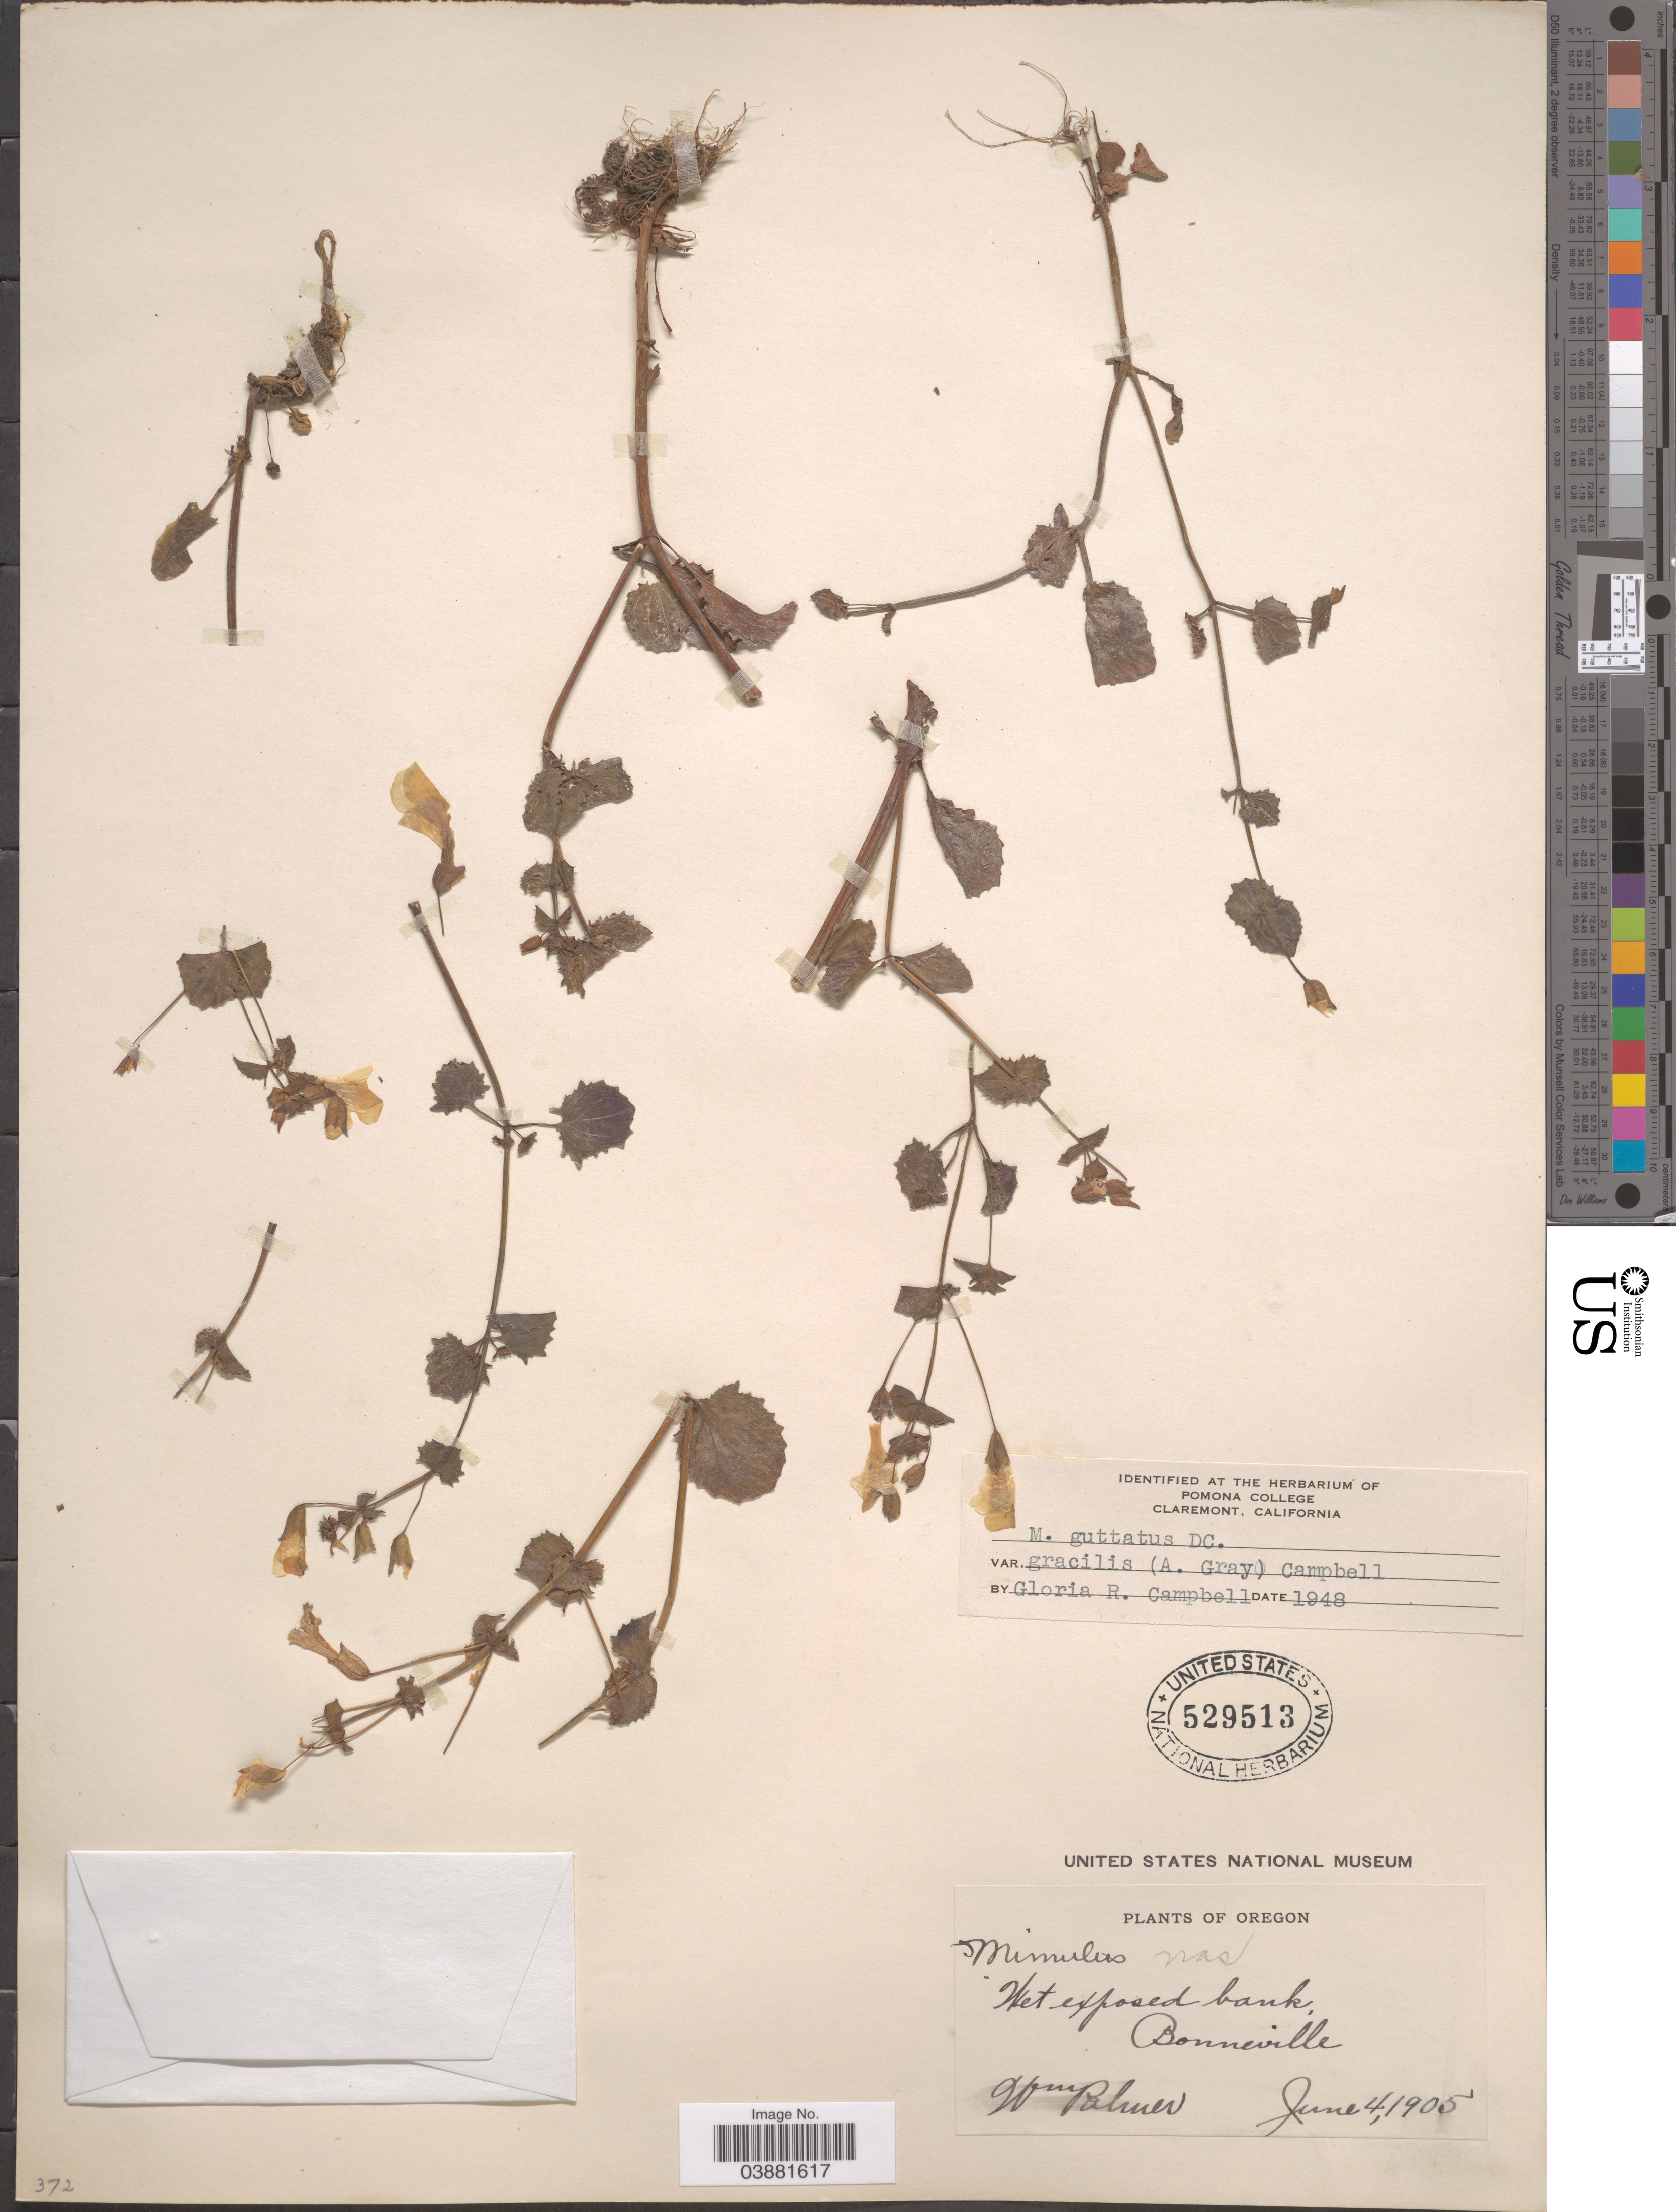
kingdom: Plantae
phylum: Tracheophyta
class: Magnoliopsida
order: Lamiales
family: Phrymaceae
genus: Mimulus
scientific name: Mimulus guttatus var. gracilis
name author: (A. Gray) G.R. Campb.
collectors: W. Palmer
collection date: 1905-06-04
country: United States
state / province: Oregon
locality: Bonneville.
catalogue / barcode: US 529513